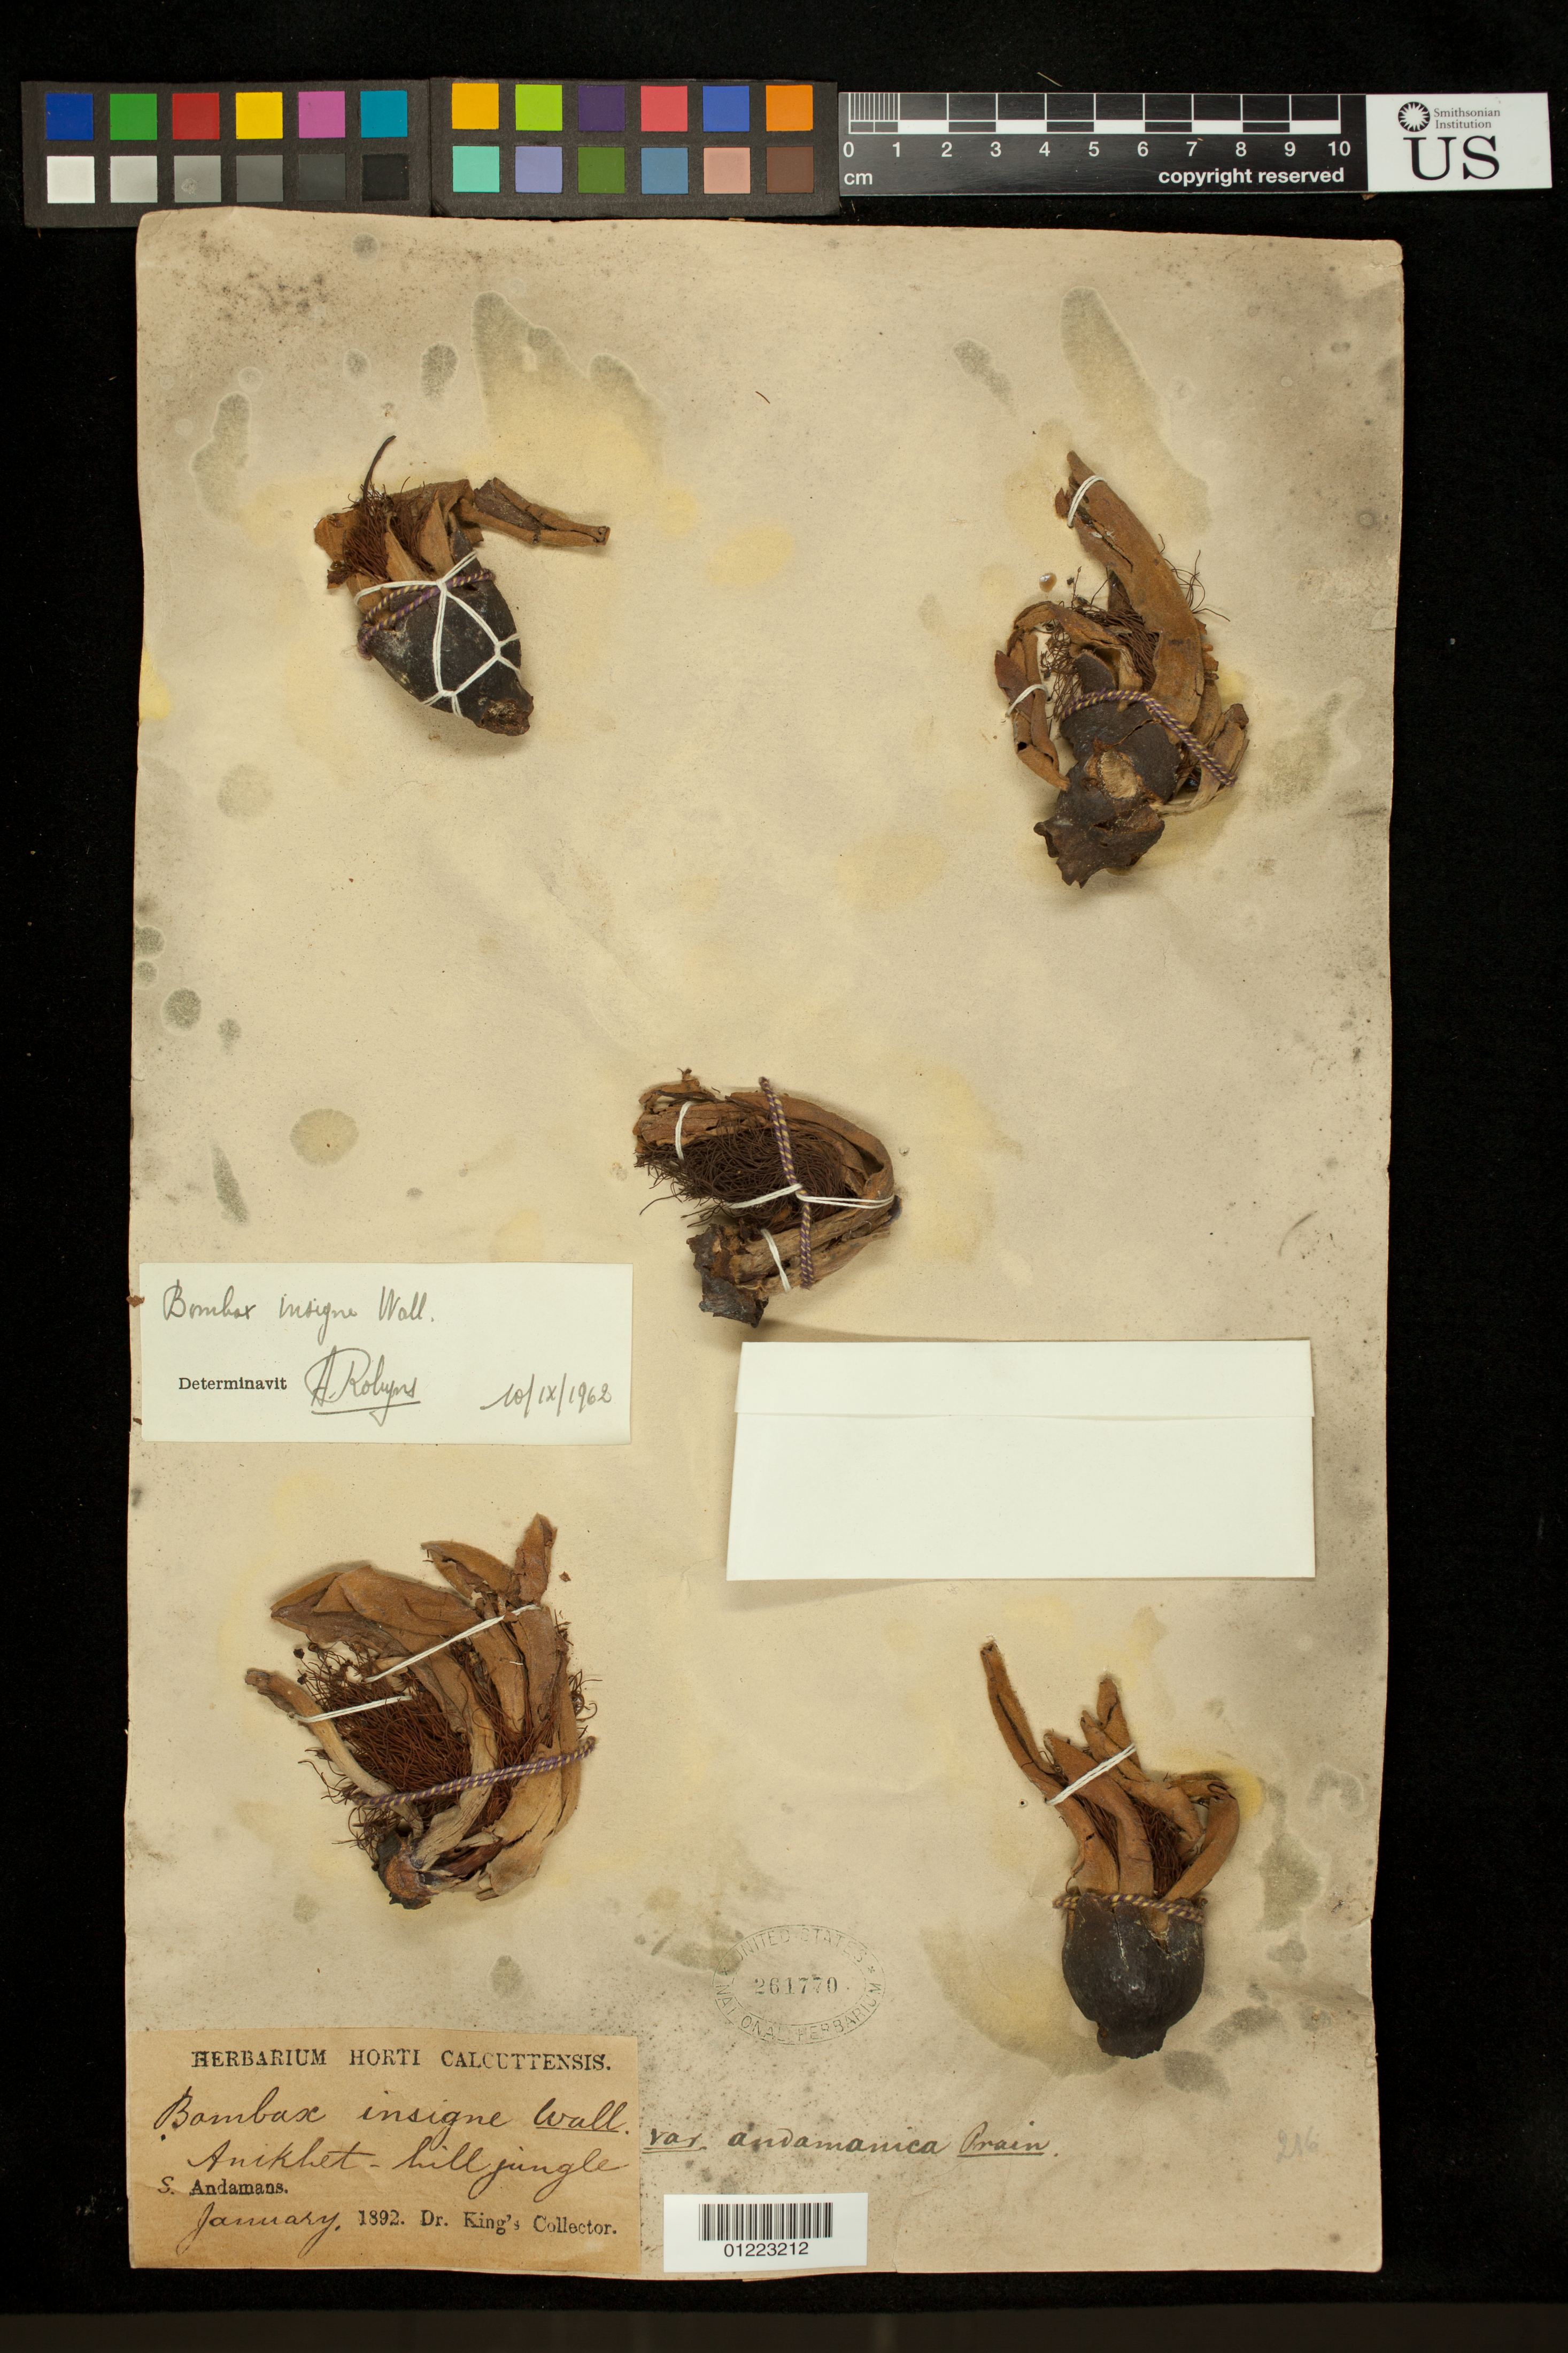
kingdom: Plantae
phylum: Tracheophyta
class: Magnoliopsida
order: Malvales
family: Malvaceae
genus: Bombax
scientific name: Bombax insigne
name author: Wall.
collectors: King, --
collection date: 1892-01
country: India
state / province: Andaman and Nicobar Islands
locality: Anikhet hill jungle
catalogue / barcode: US 261770